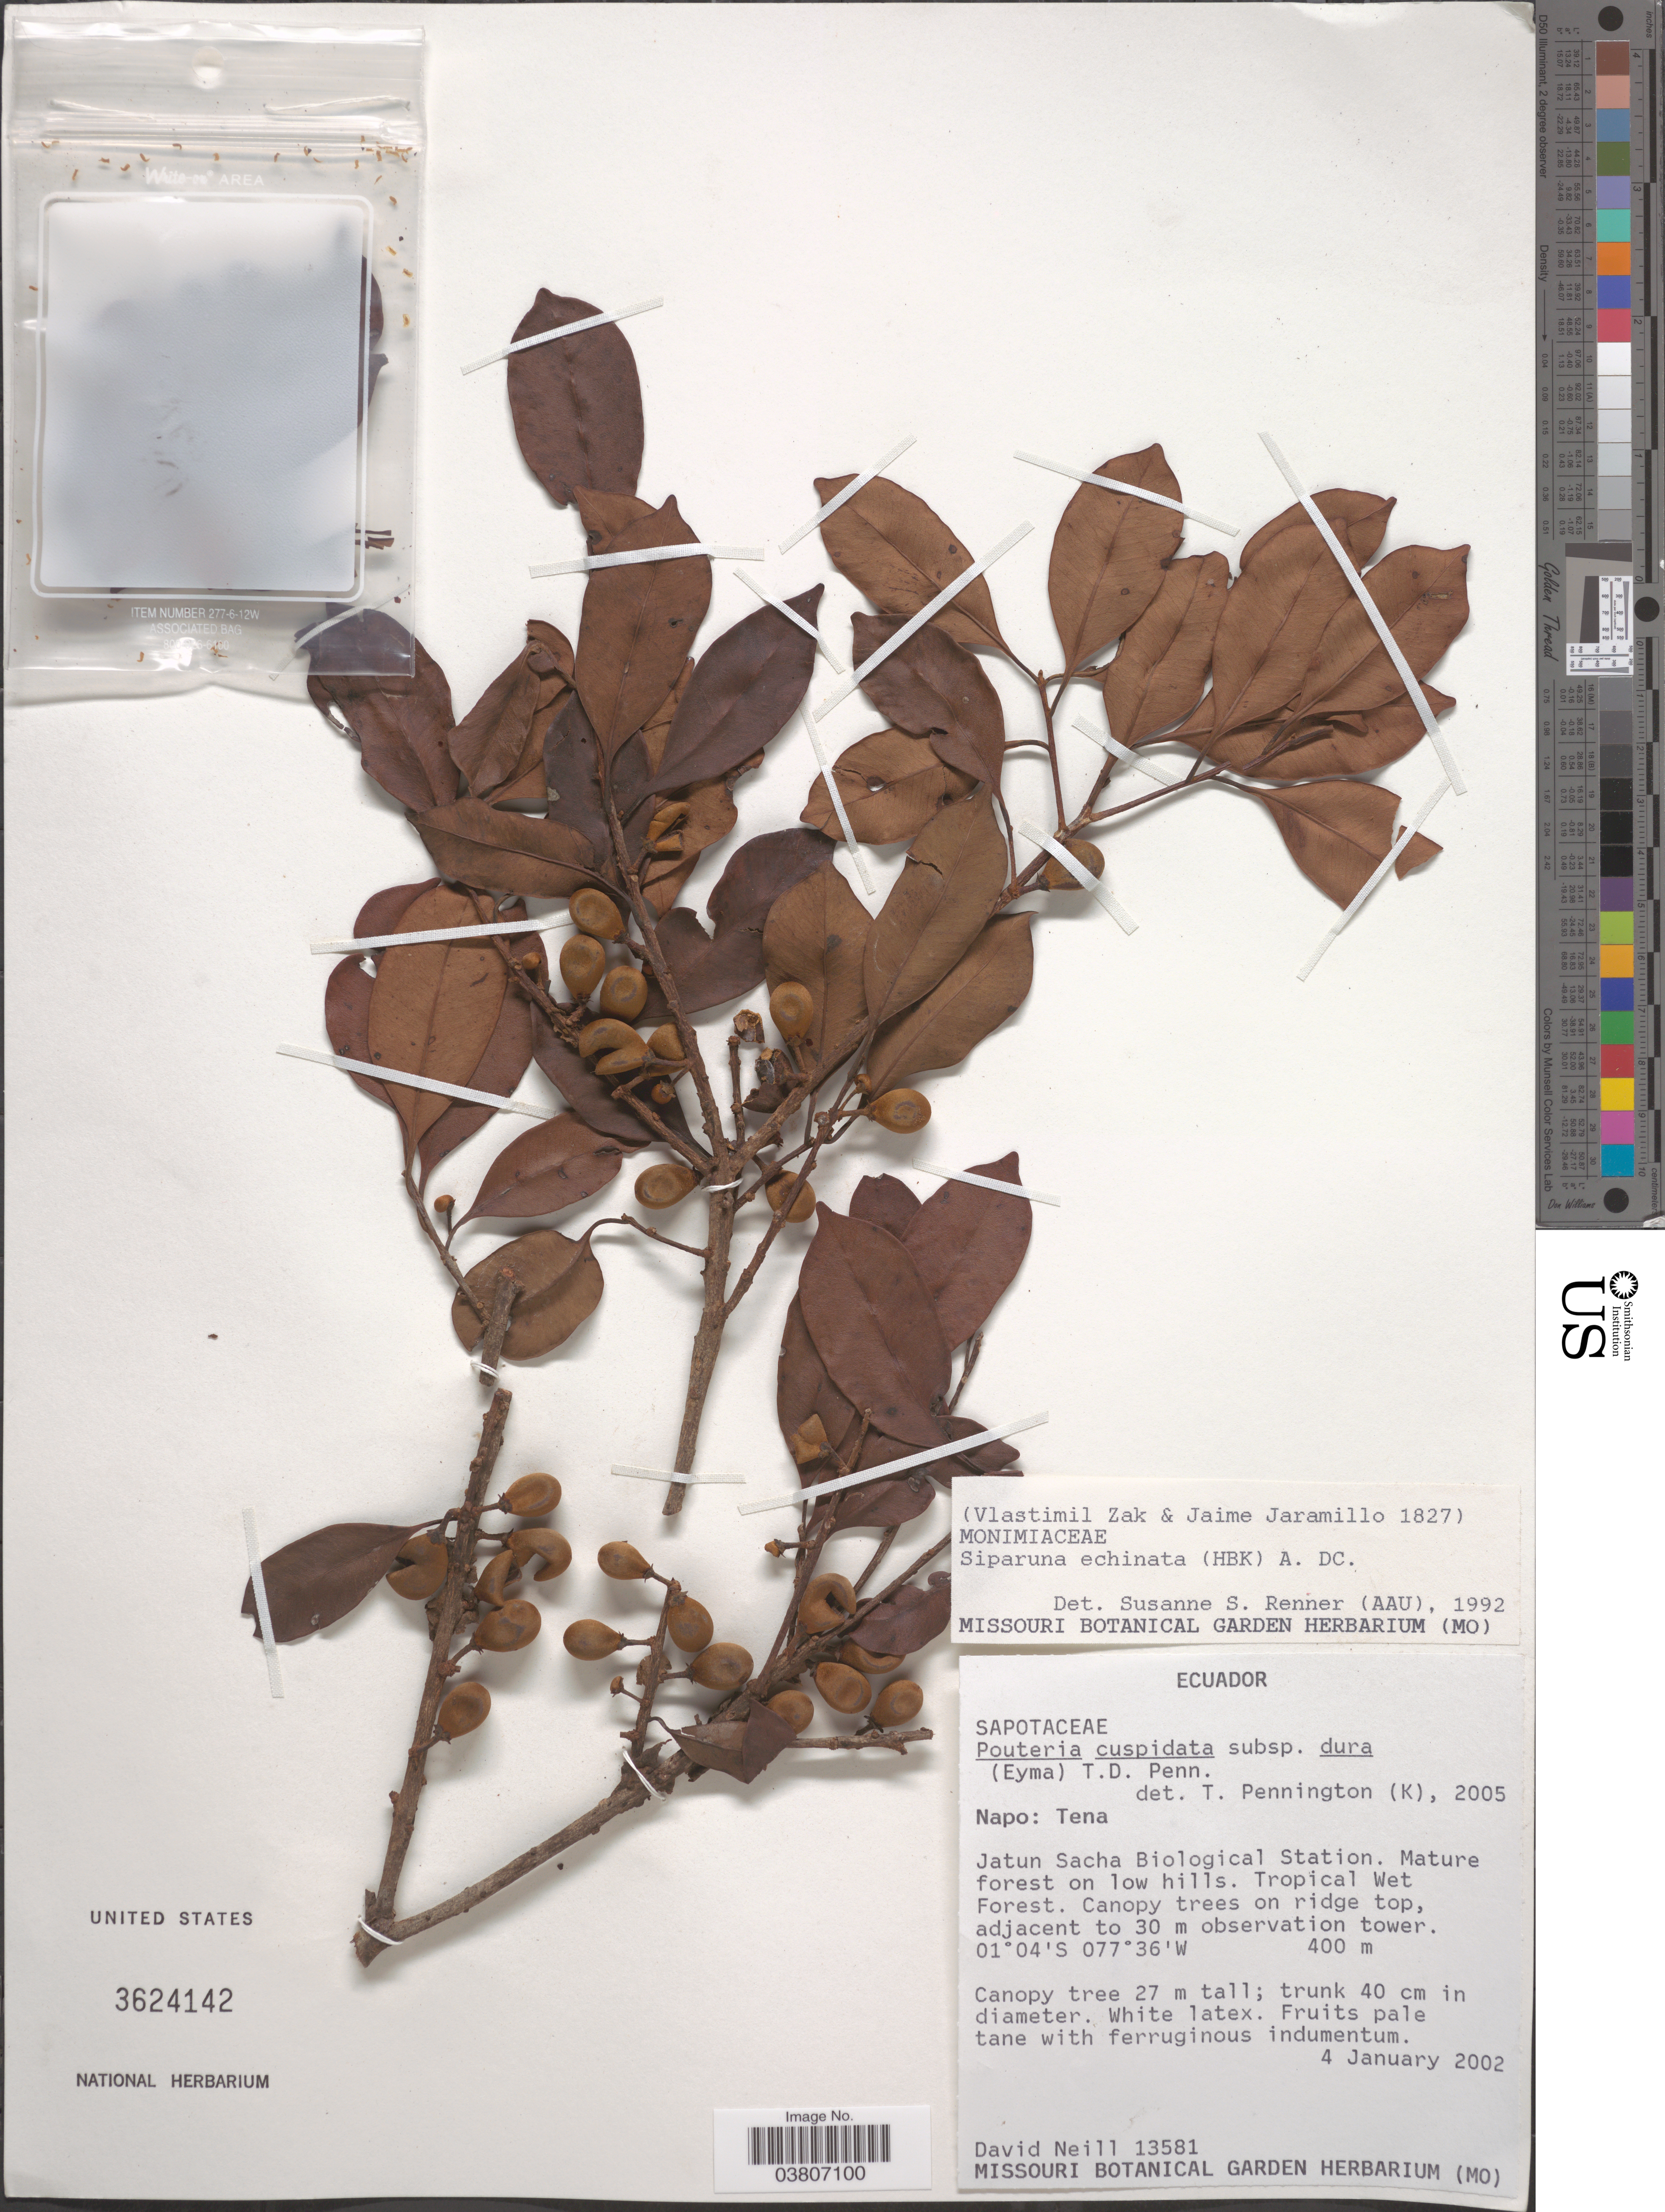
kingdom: Plantae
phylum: Tracheophyta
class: Magnoliopsida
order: Laurales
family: Siparunaceae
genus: Siparuna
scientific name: Siparuna echinata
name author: (Kunth) A. DC.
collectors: D. Neill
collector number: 13581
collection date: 2002-01-04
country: Ecuador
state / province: Napo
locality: Tena. Jatun Sacha Biological Station. Mature forest on low hills. Tropical Wet Forest. Canopy trees on ridge top, adjacent to 30 m observation tower.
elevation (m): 400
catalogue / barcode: US 3624142